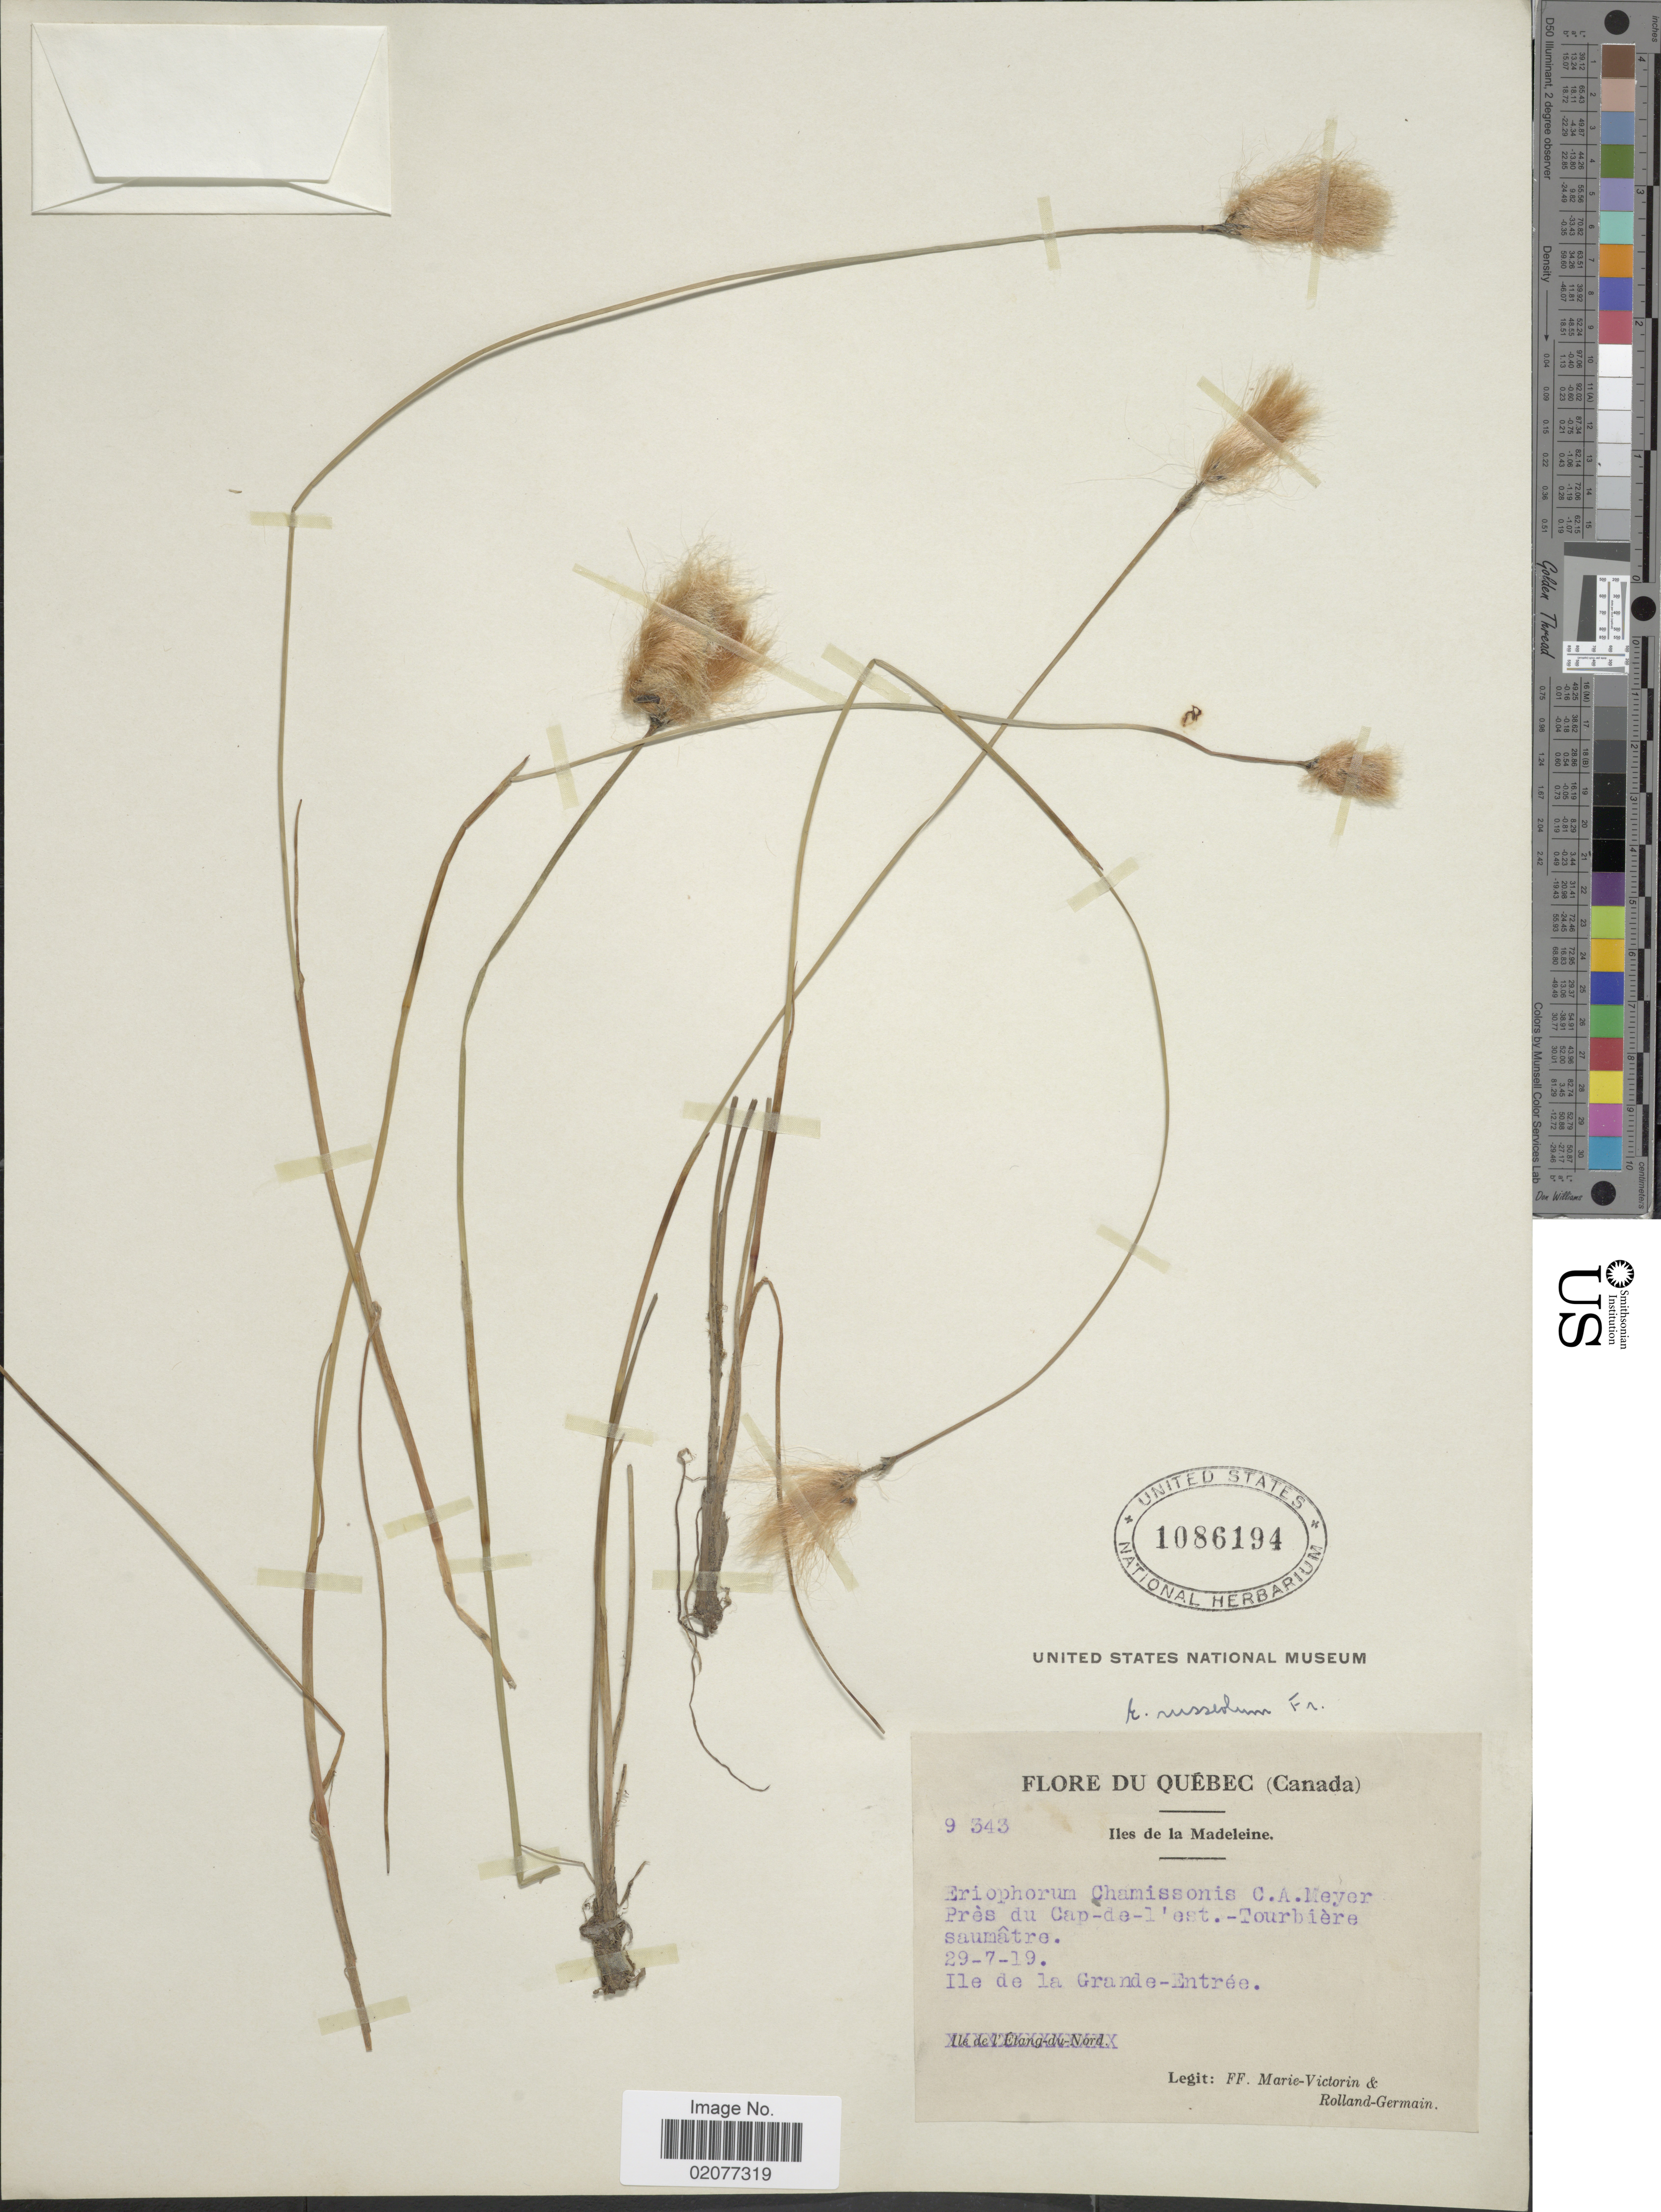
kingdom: Plantae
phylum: Tracheophyta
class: Liliopsida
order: Poales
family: Cyperaceae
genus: Eriophorum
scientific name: Eriophorum chamissonis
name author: C.A. Mey.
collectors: F. Marie-Victorin & Rolland-Germain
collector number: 9343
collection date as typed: Transcribed d/m/y: 29/7/19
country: Canada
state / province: Quebec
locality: Quebec, Illes de la Madeleine, Pres du Cap-de-l'est.- Tourbiere saumatre. Ile de la Grande-Entree.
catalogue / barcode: US 1086194